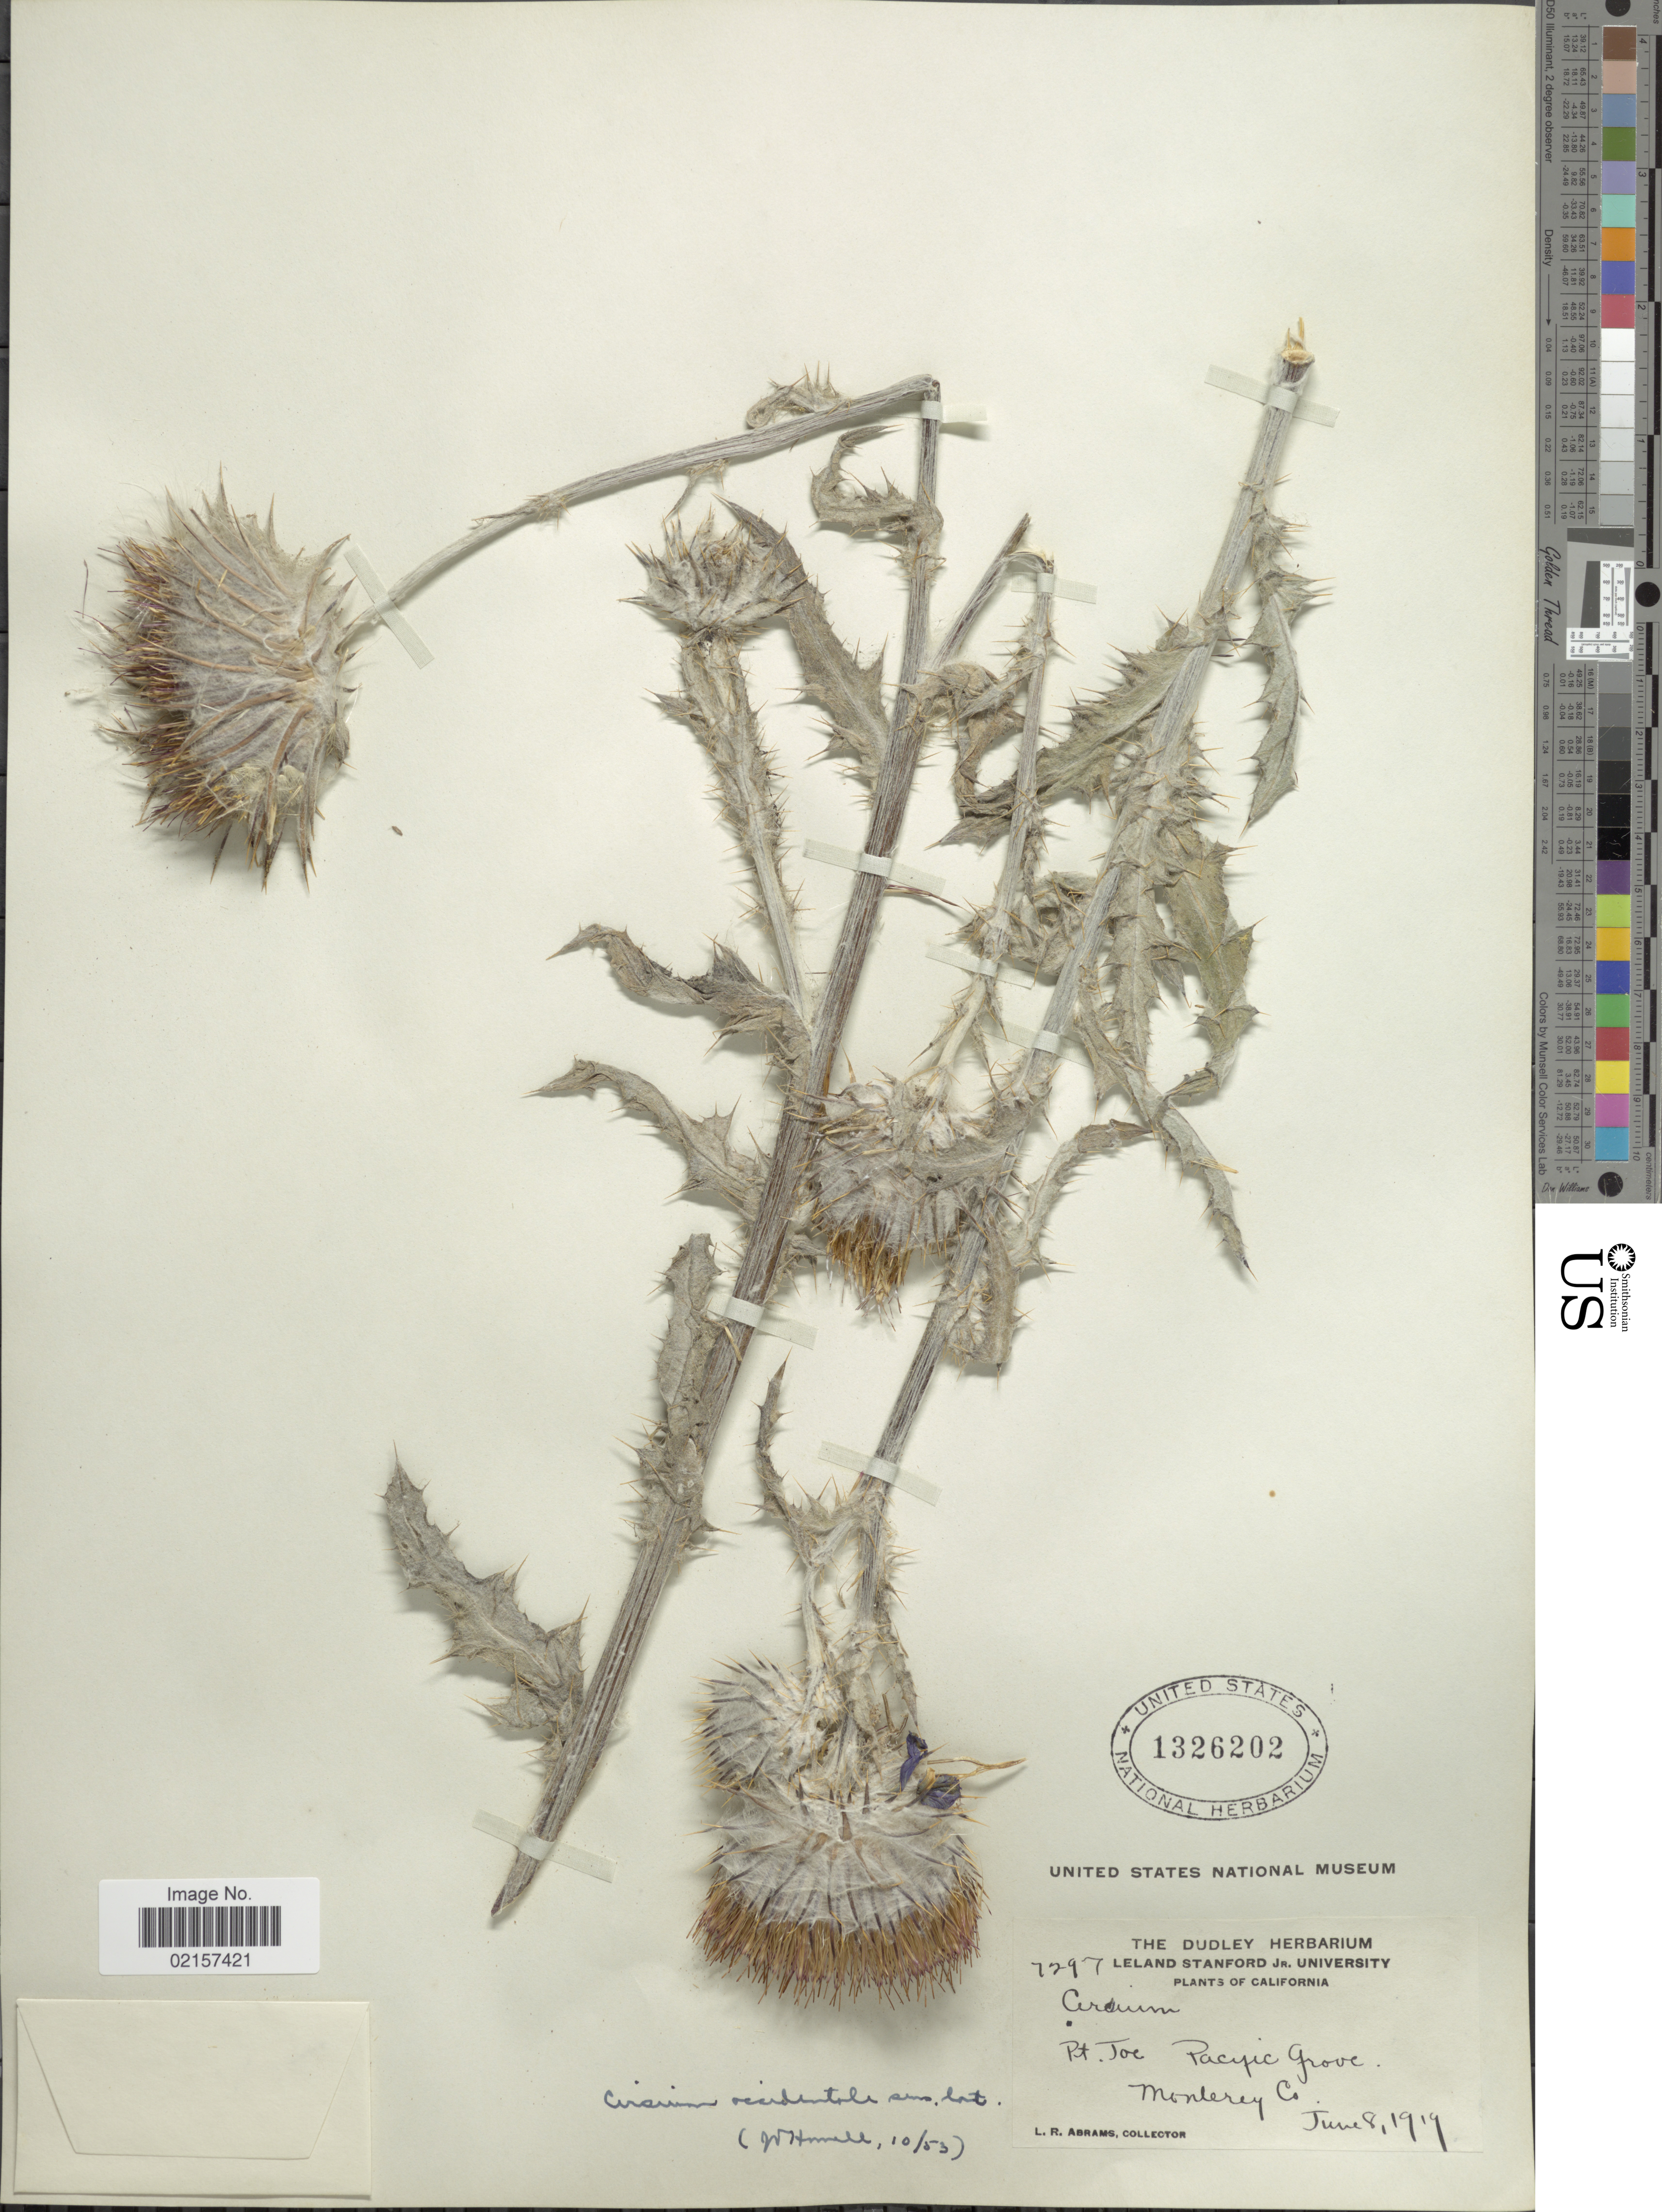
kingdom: Plantae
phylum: Tracheophyta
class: Magnoliopsida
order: Asterales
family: Asteraceae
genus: Cirsium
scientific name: Cirsium occidentale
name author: (Nutt.) Jeps.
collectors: L. Abrams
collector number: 7297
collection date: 1919-06-08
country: United States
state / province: California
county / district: Monterey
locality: Pt. Joe, Pacific grove, Monterey Co.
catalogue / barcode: US 1326202